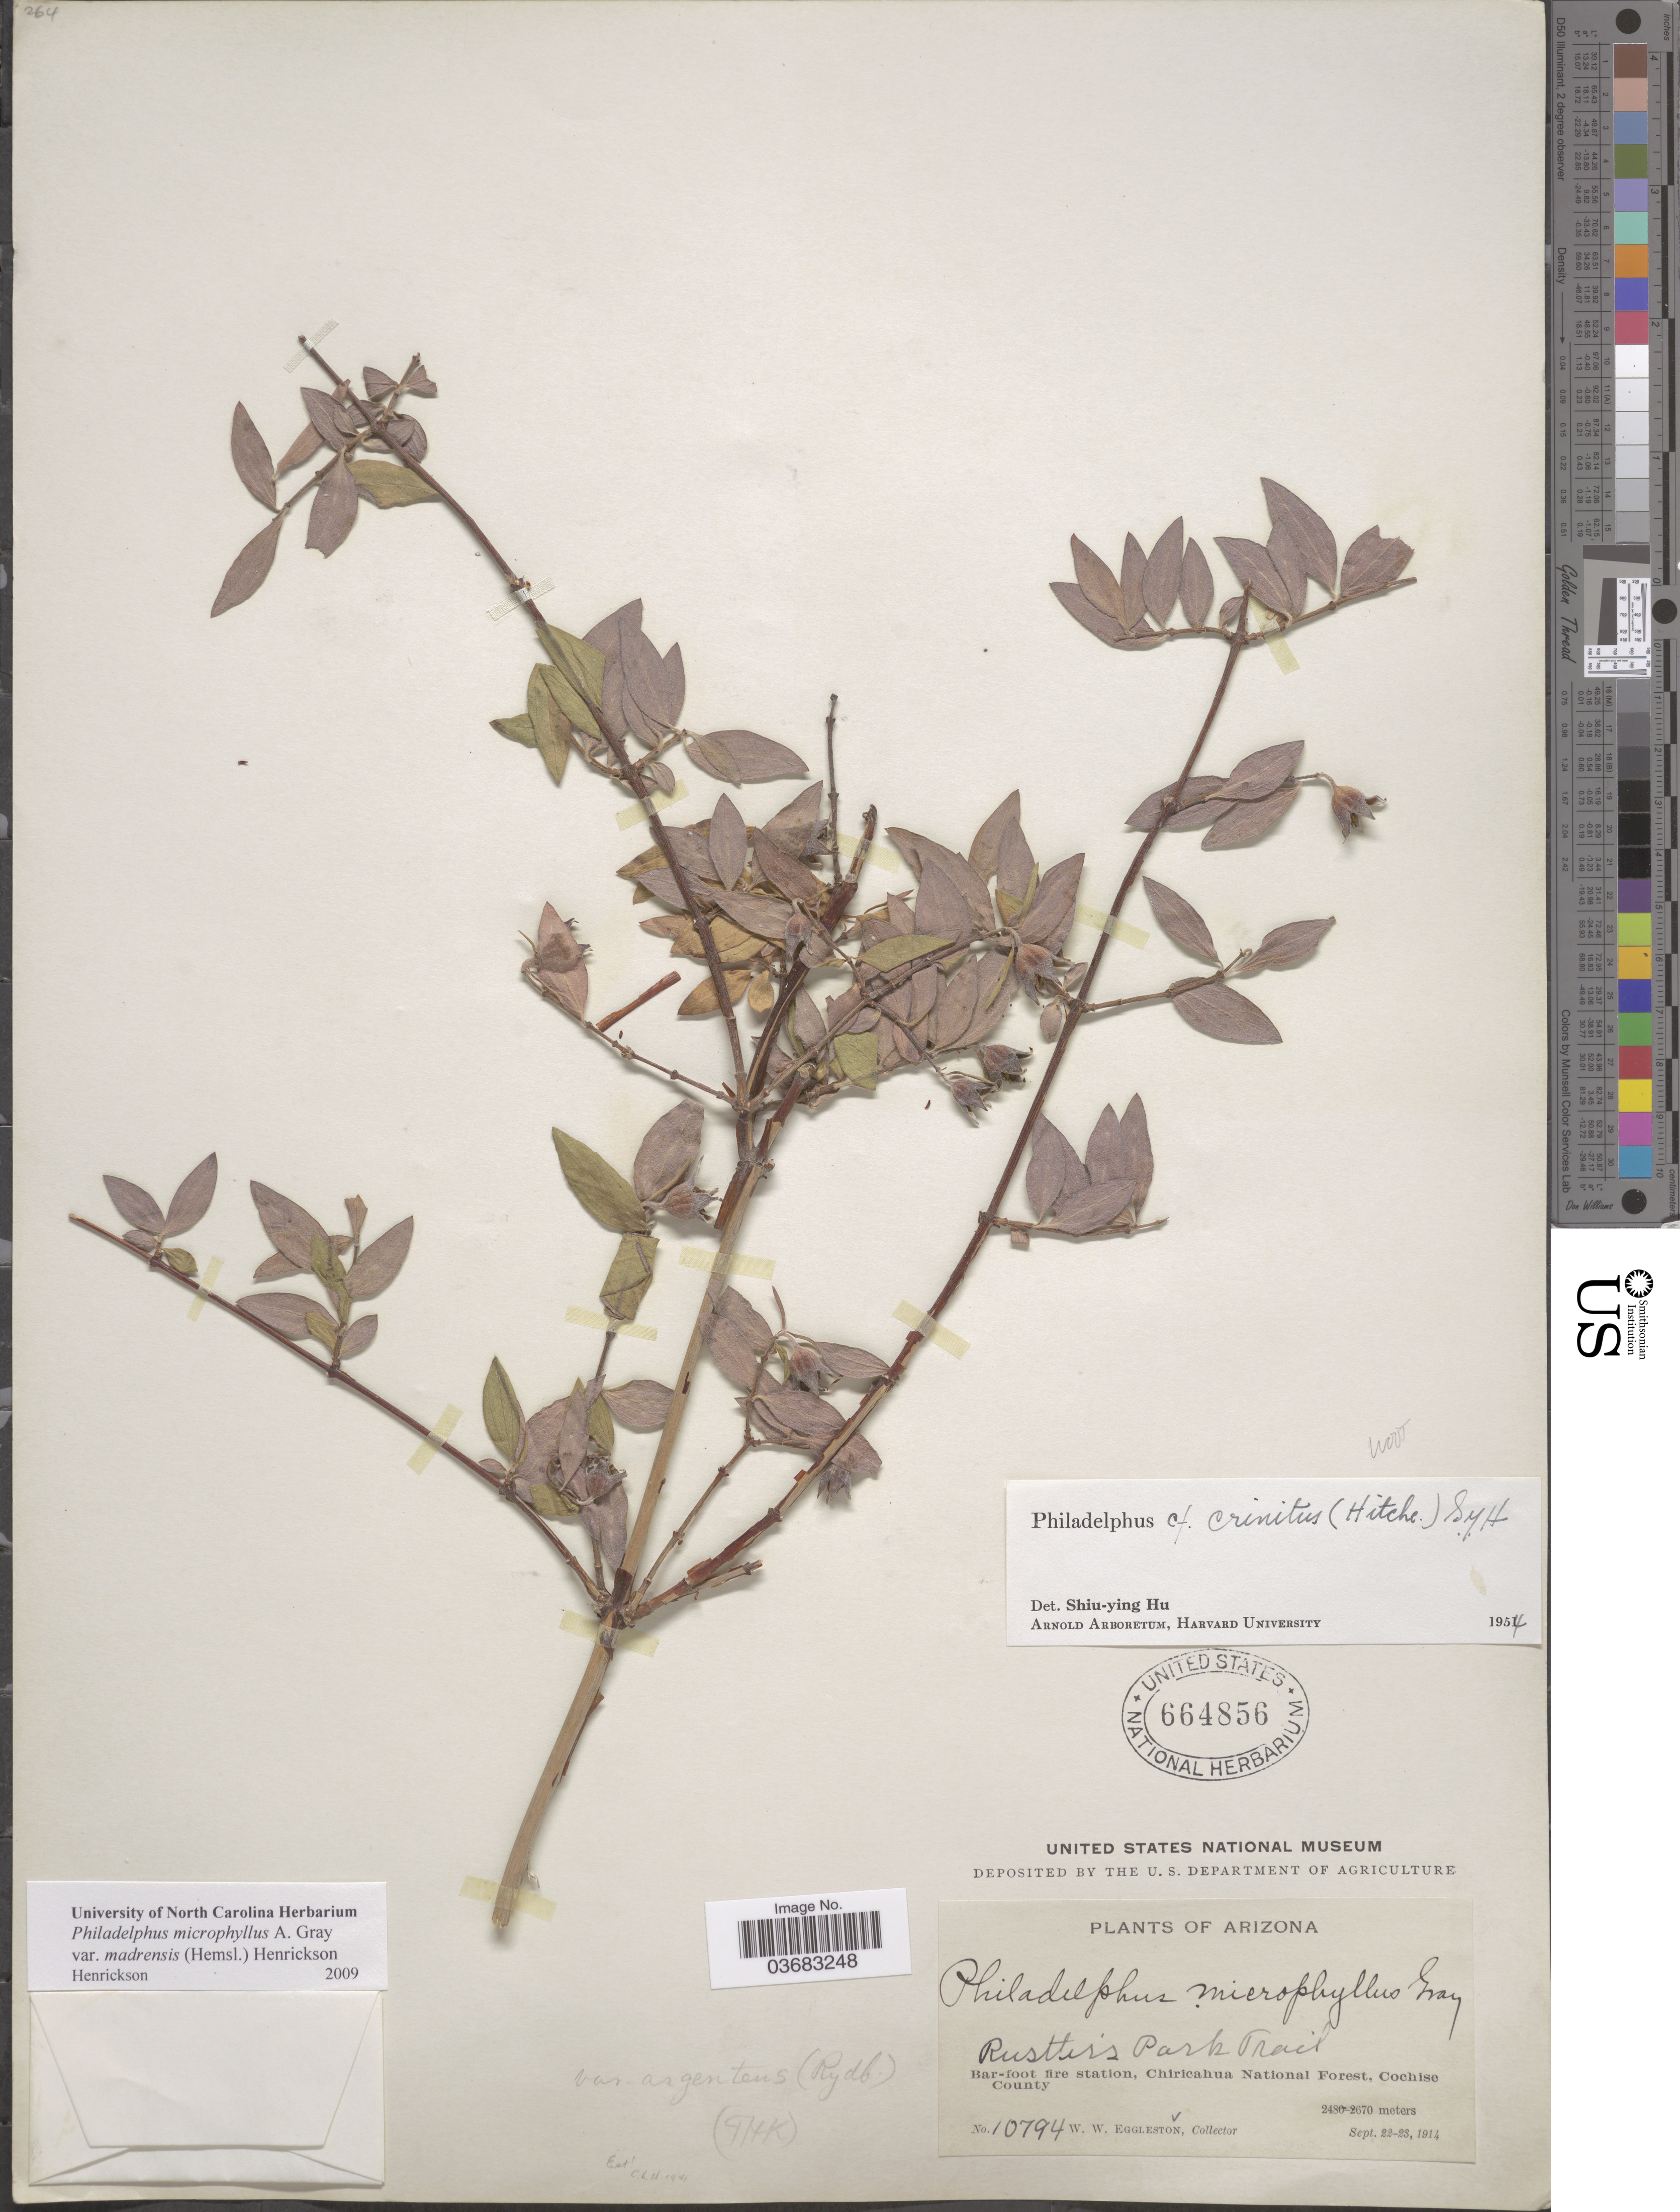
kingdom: Plantae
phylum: Tracheophyta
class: Magnoliopsida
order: Cornales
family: Hydrangeaceae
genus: Philadelphus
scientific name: Philadelphus microphyllus var. madrensis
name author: (Hemsl.) Henrickson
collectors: W. W. Eggleston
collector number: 10794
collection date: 1914-09-22/1914-09-23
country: United States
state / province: Arizona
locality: Rustler's Park Trail. Bar-foot fire station, Chiricahua National Forest, Cochise County.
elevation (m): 2480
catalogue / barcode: US 664856